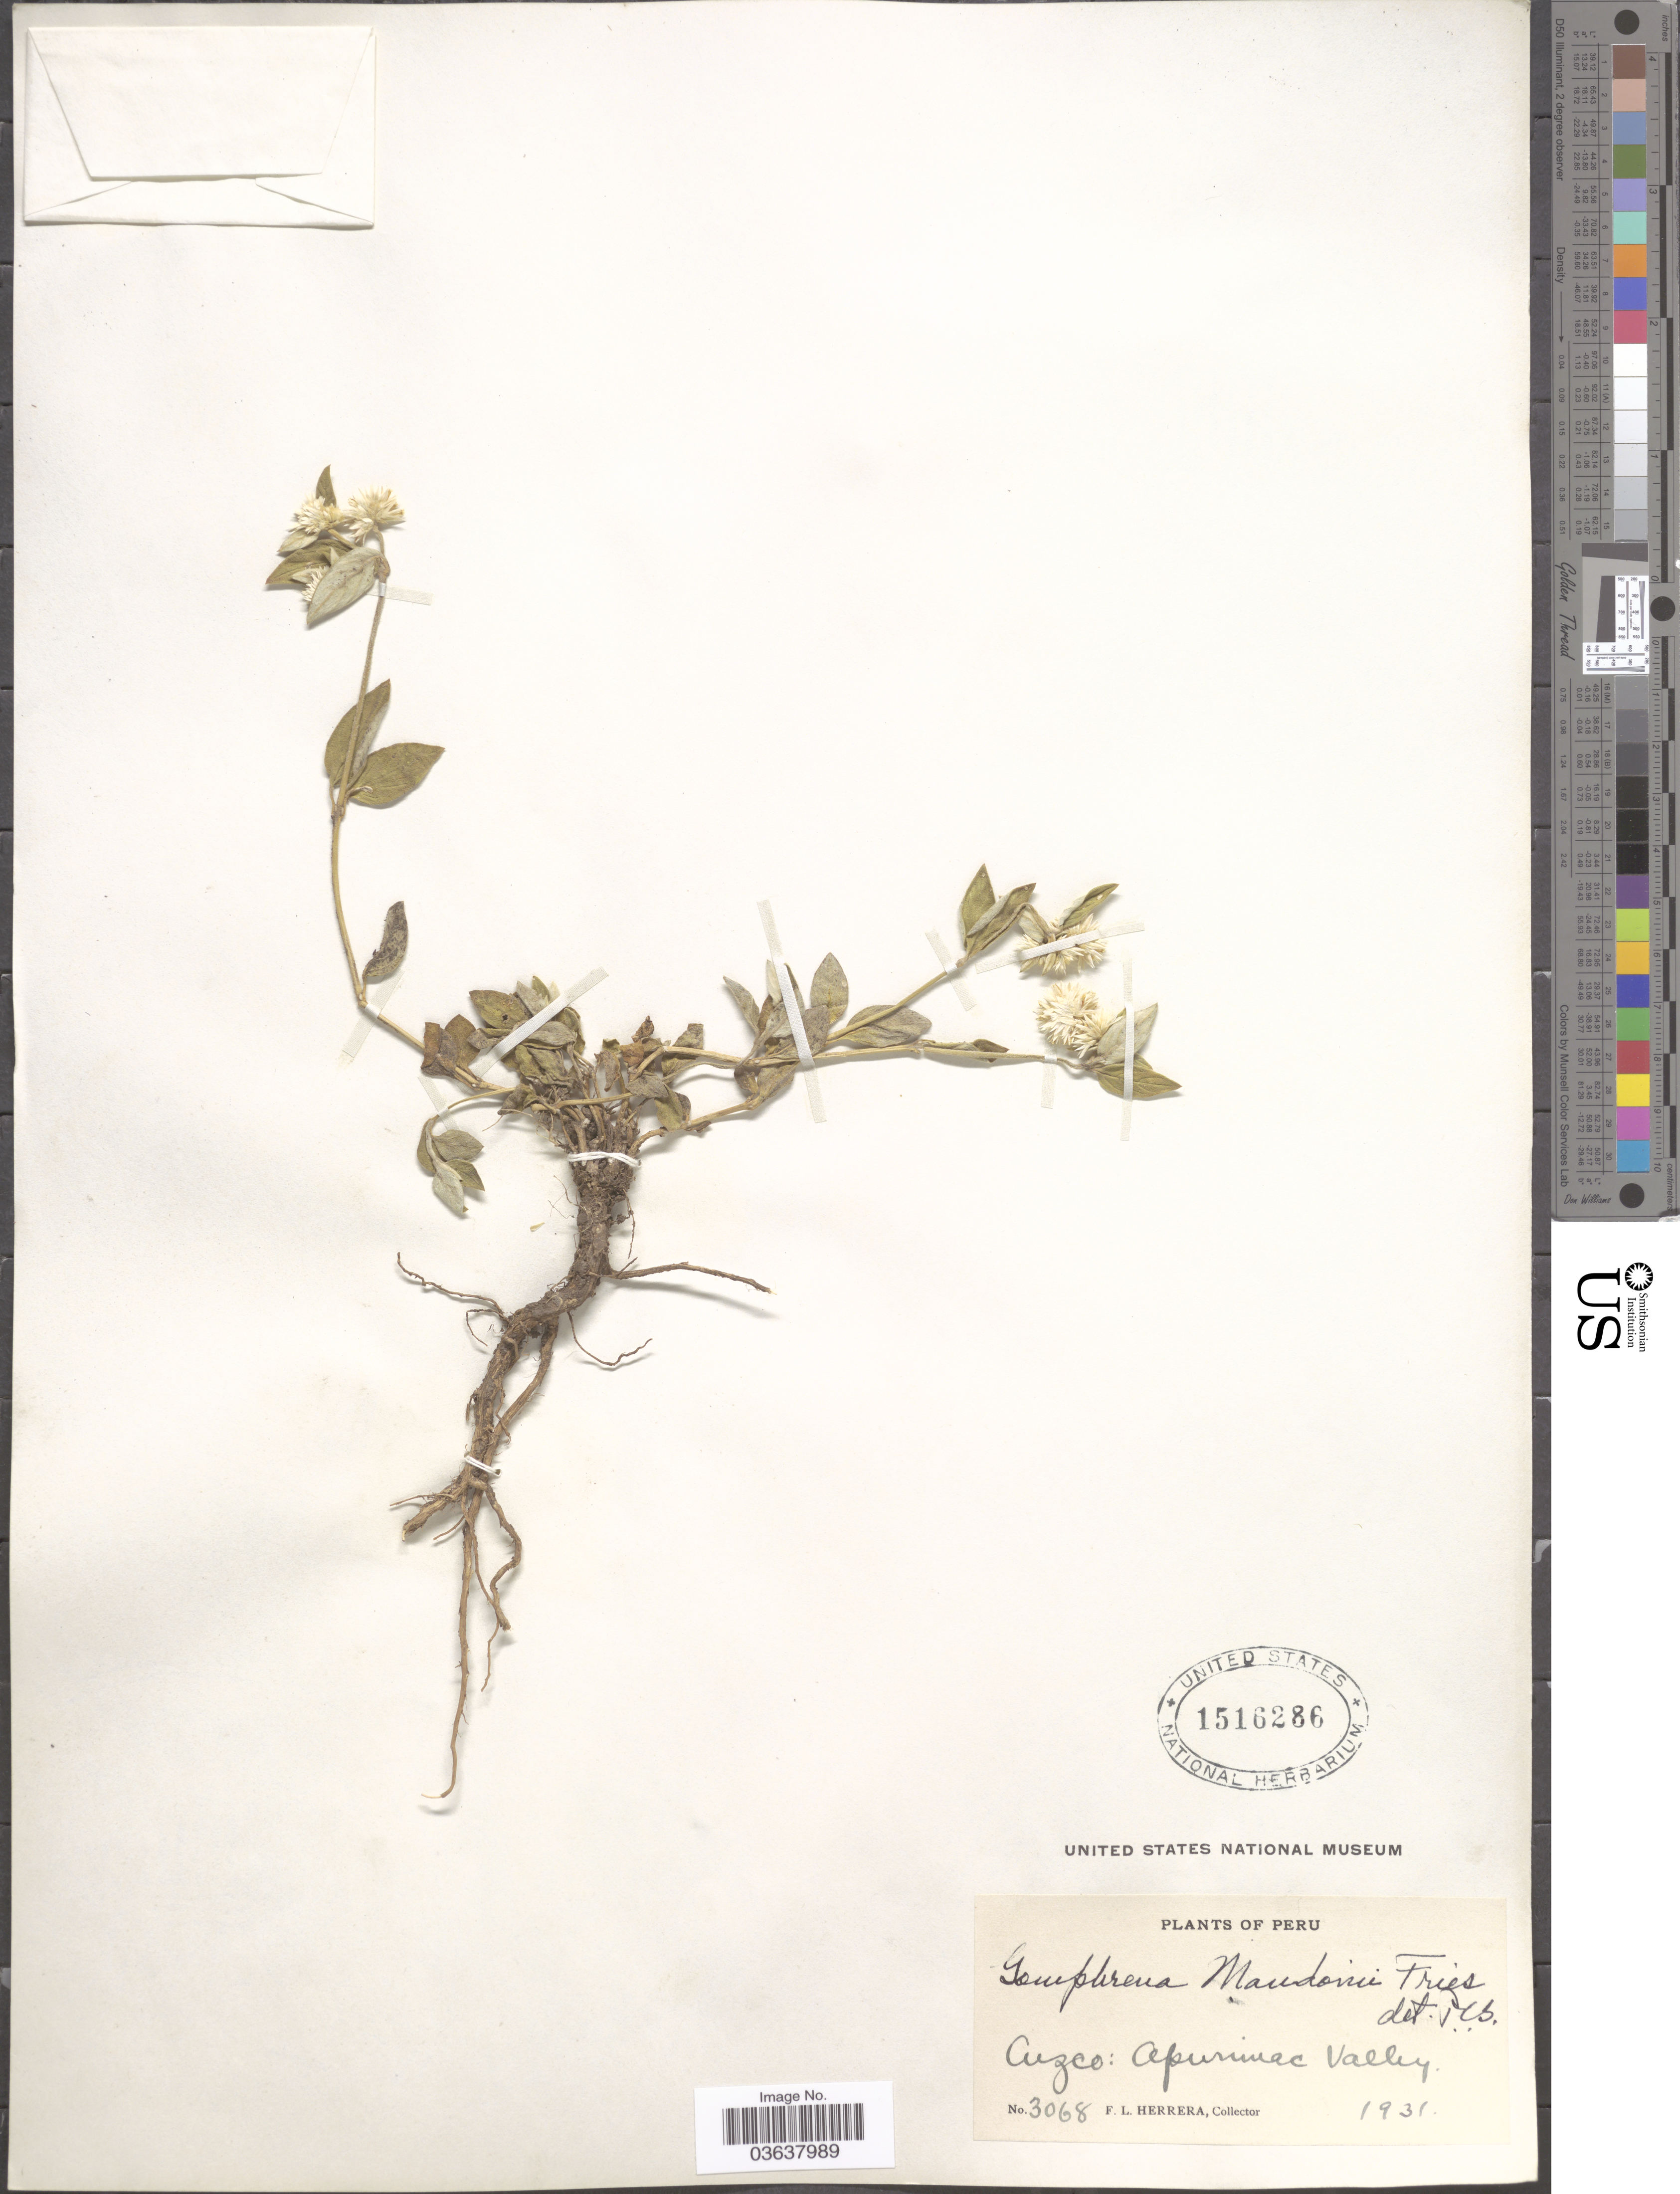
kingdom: Plantae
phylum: Tracheophyta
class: Magnoliopsida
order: Caryophyllales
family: Amaranthaceae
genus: Gomphrena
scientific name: Gomphrena mandonii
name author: R.E. Fr.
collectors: F. L. Herrera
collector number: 3068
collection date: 1931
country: Peru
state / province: Cusco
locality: Cuzco: Apurimac Valley.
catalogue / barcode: US 1516286